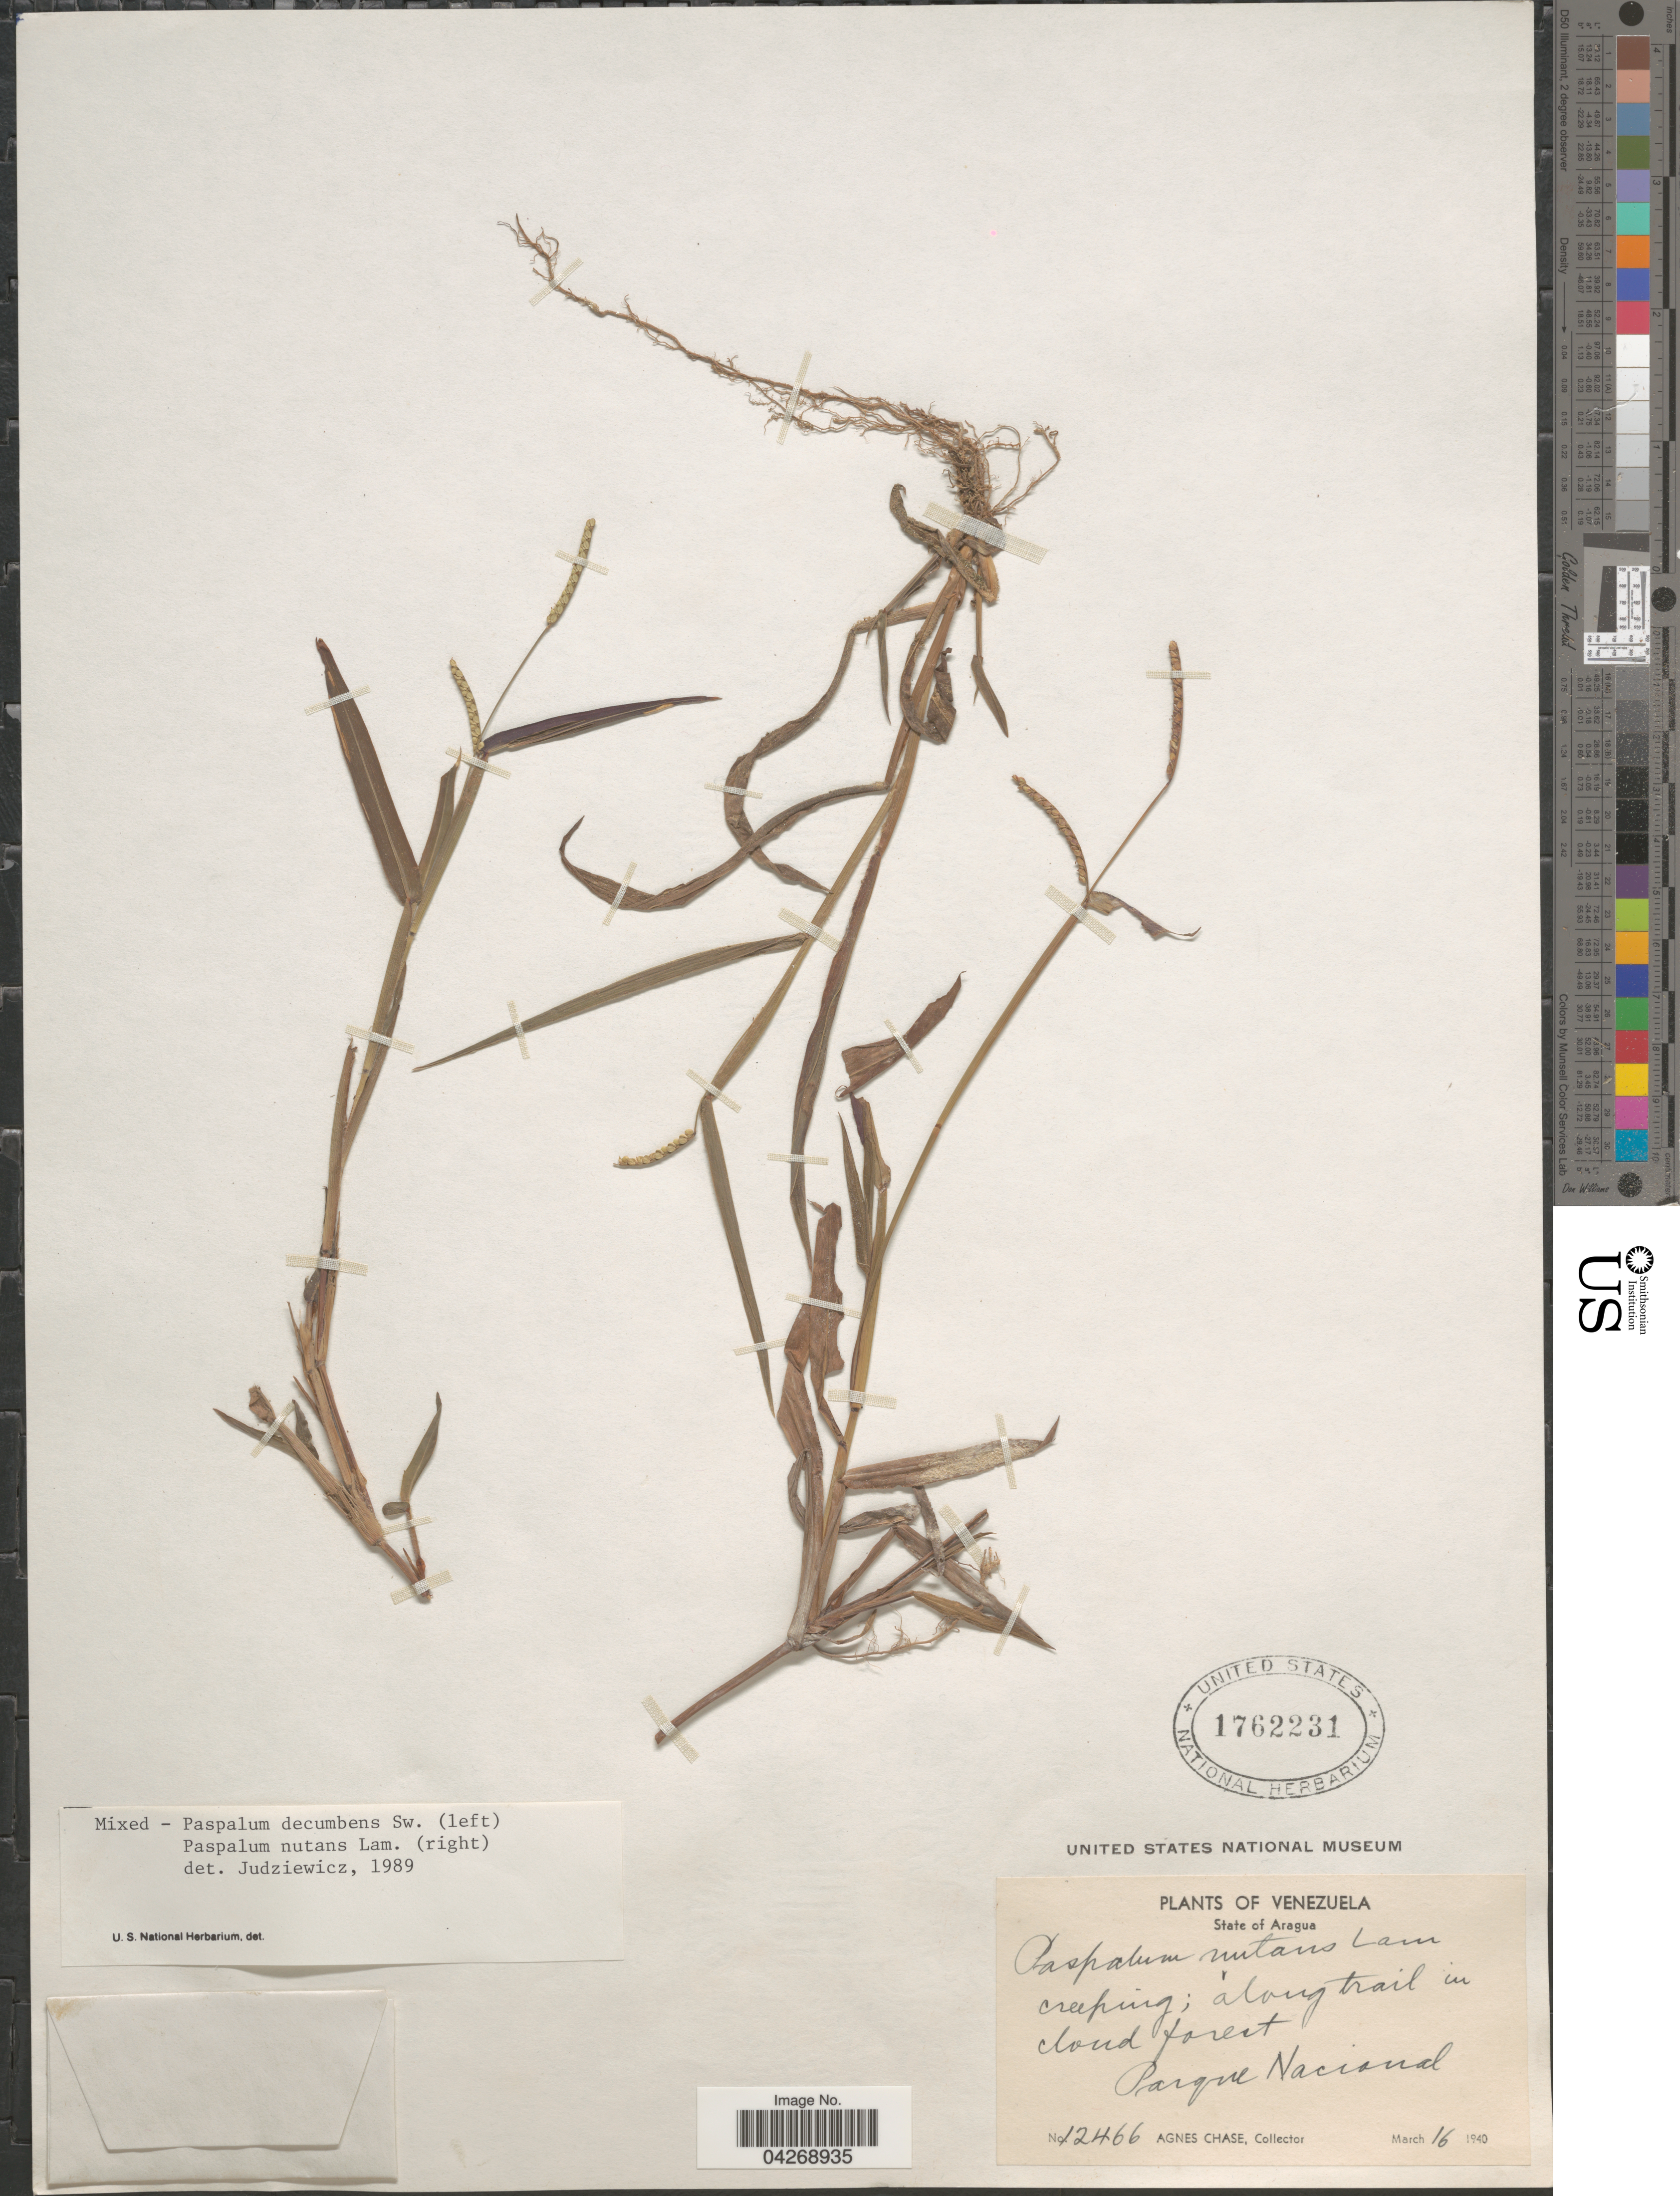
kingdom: Plantae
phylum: Tracheophyta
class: Liliopsida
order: Poales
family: Poaceae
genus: Paspalum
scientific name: Paspalum decumbens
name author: Sw.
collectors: A. Chase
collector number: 12466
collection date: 1940-03-16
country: Venezuela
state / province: Aragua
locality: Along trail in cloud forest. Parque Nacional.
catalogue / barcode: US 1762231